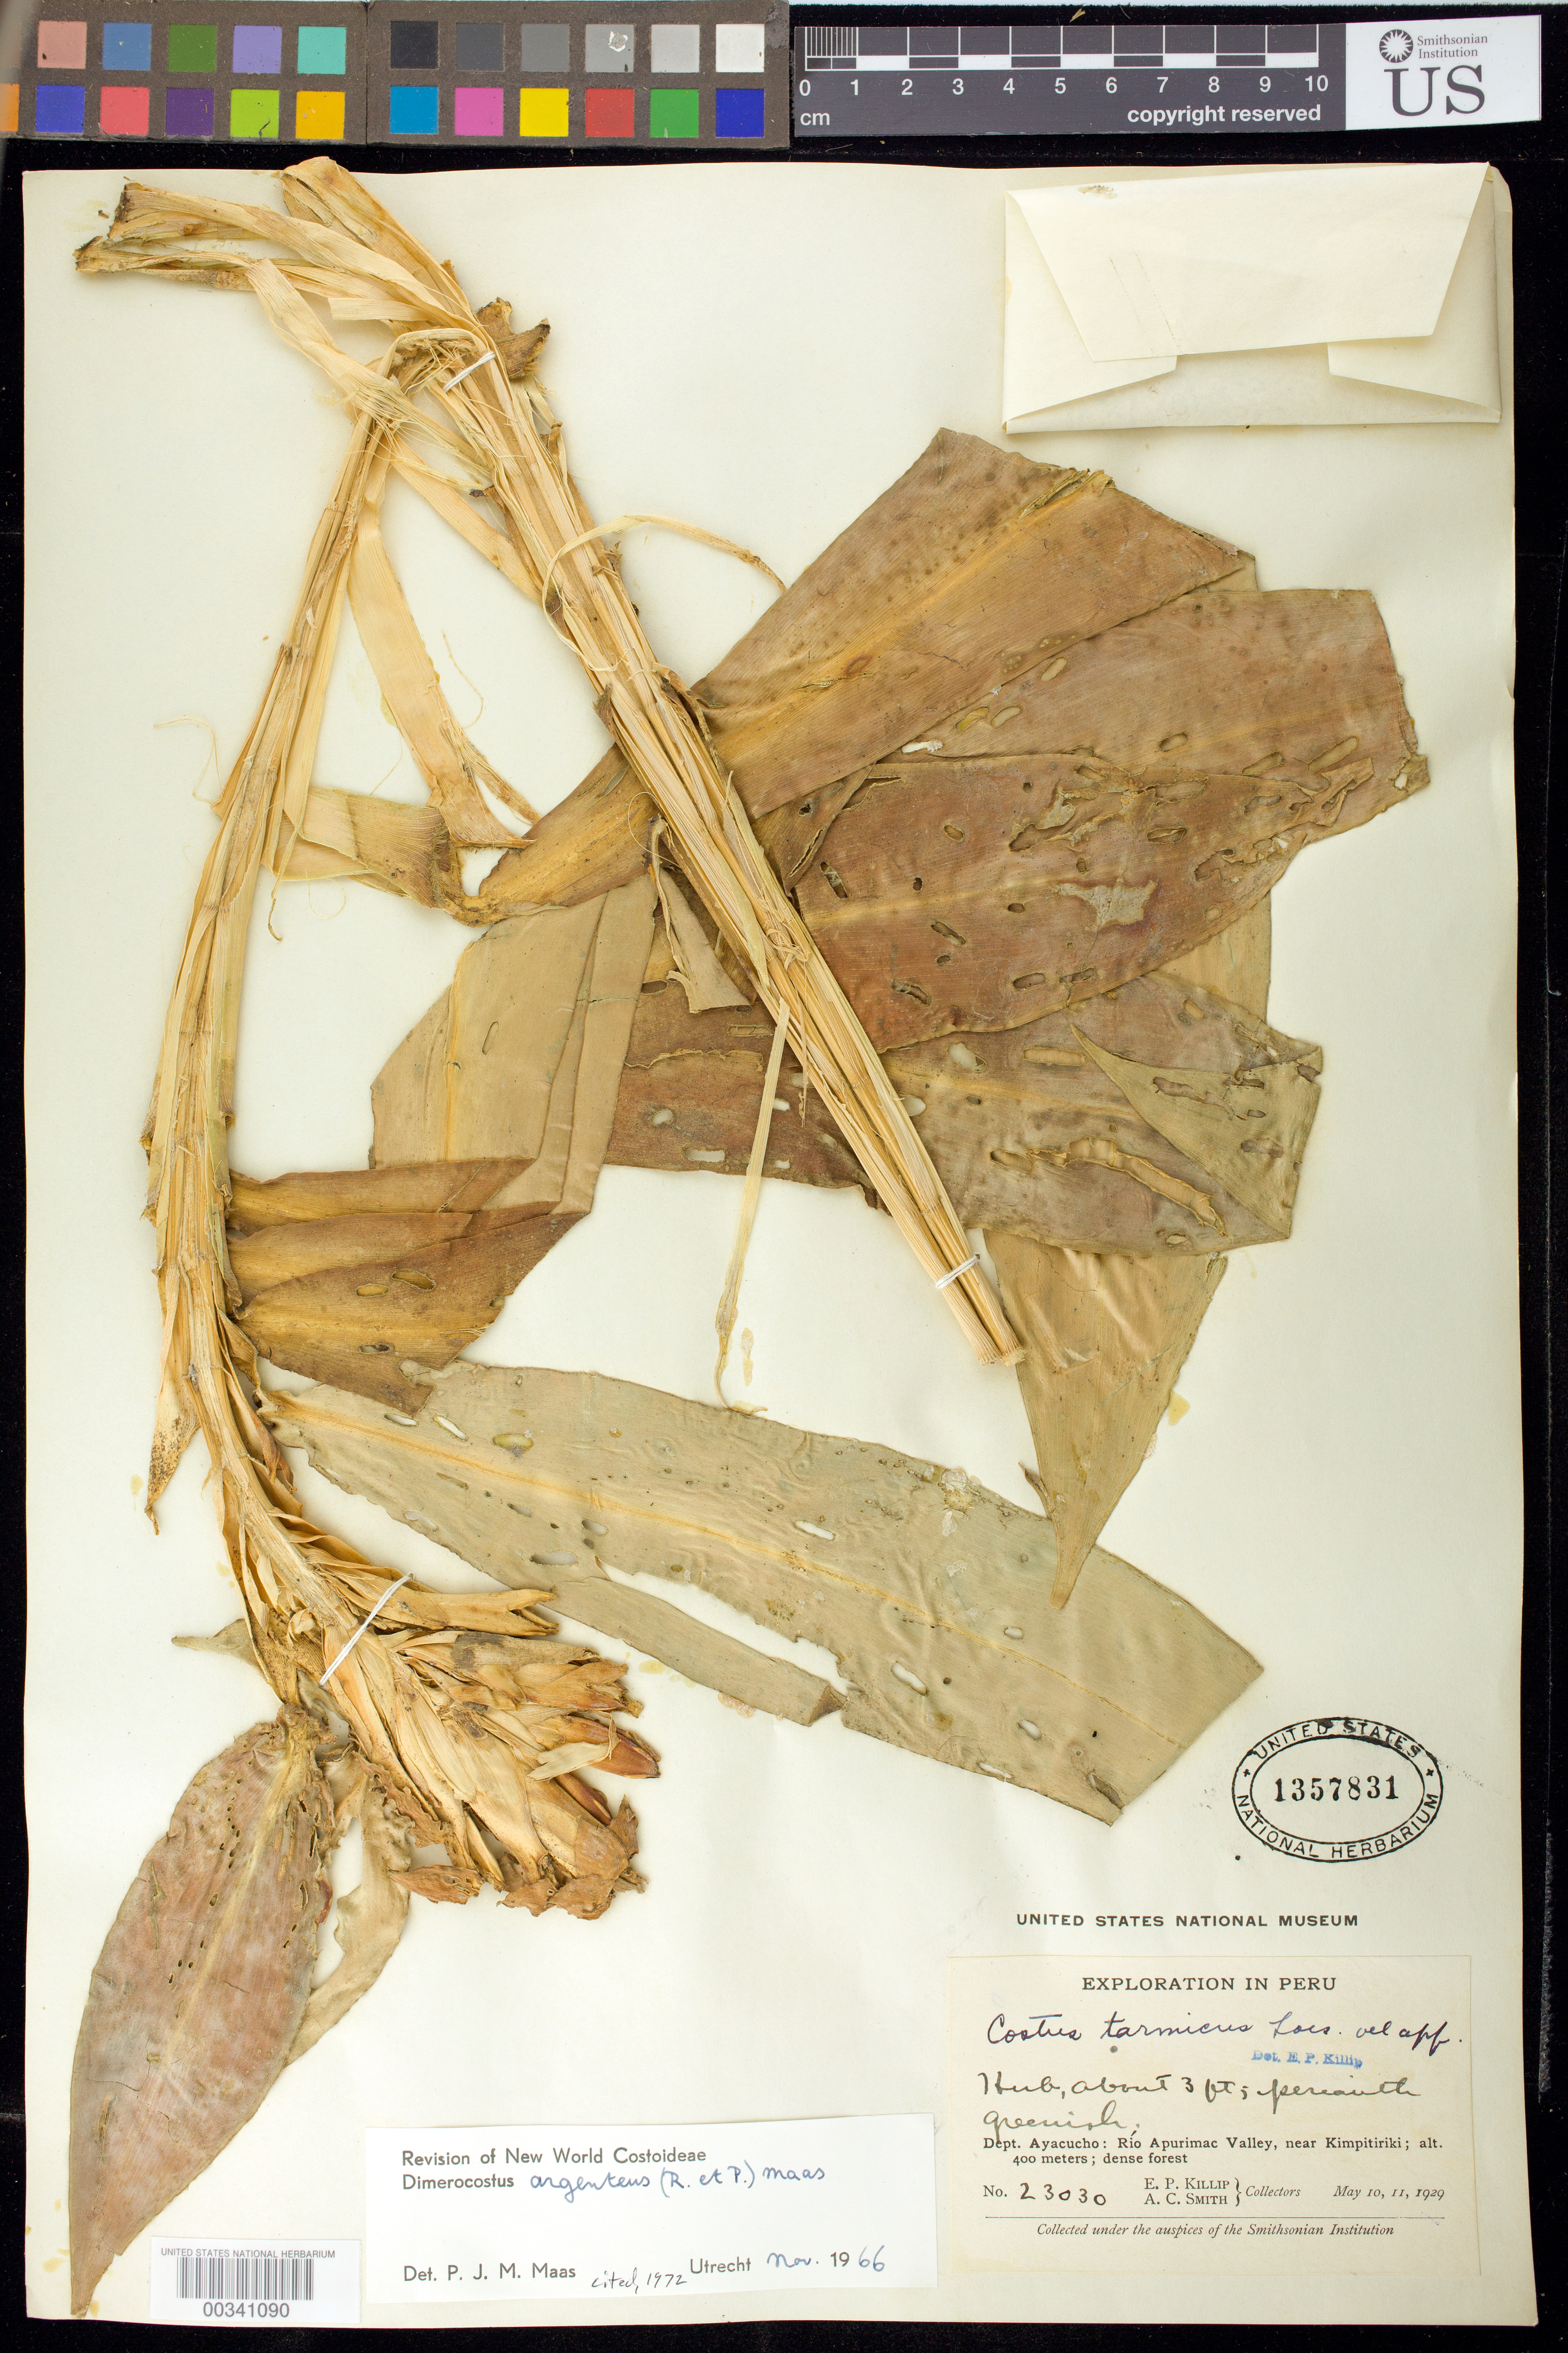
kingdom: Plantae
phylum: Tracheophyta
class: Liliopsida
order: Zingiberales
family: Costaceae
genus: Dimerocostus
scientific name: Dimerocostus argenteus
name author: (Ruiz & Pav.) Maas & H. Maas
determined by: Maas, Paul J. M.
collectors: E. P. Killip & A. C. Smith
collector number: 23030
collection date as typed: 10 May 1929 and 11 May 1929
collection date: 1929-05-10,1929-05-11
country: Peru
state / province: Ayacucho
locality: Río Apurímac valley, near Kimpitiriki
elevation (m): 400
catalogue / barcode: US 1357831